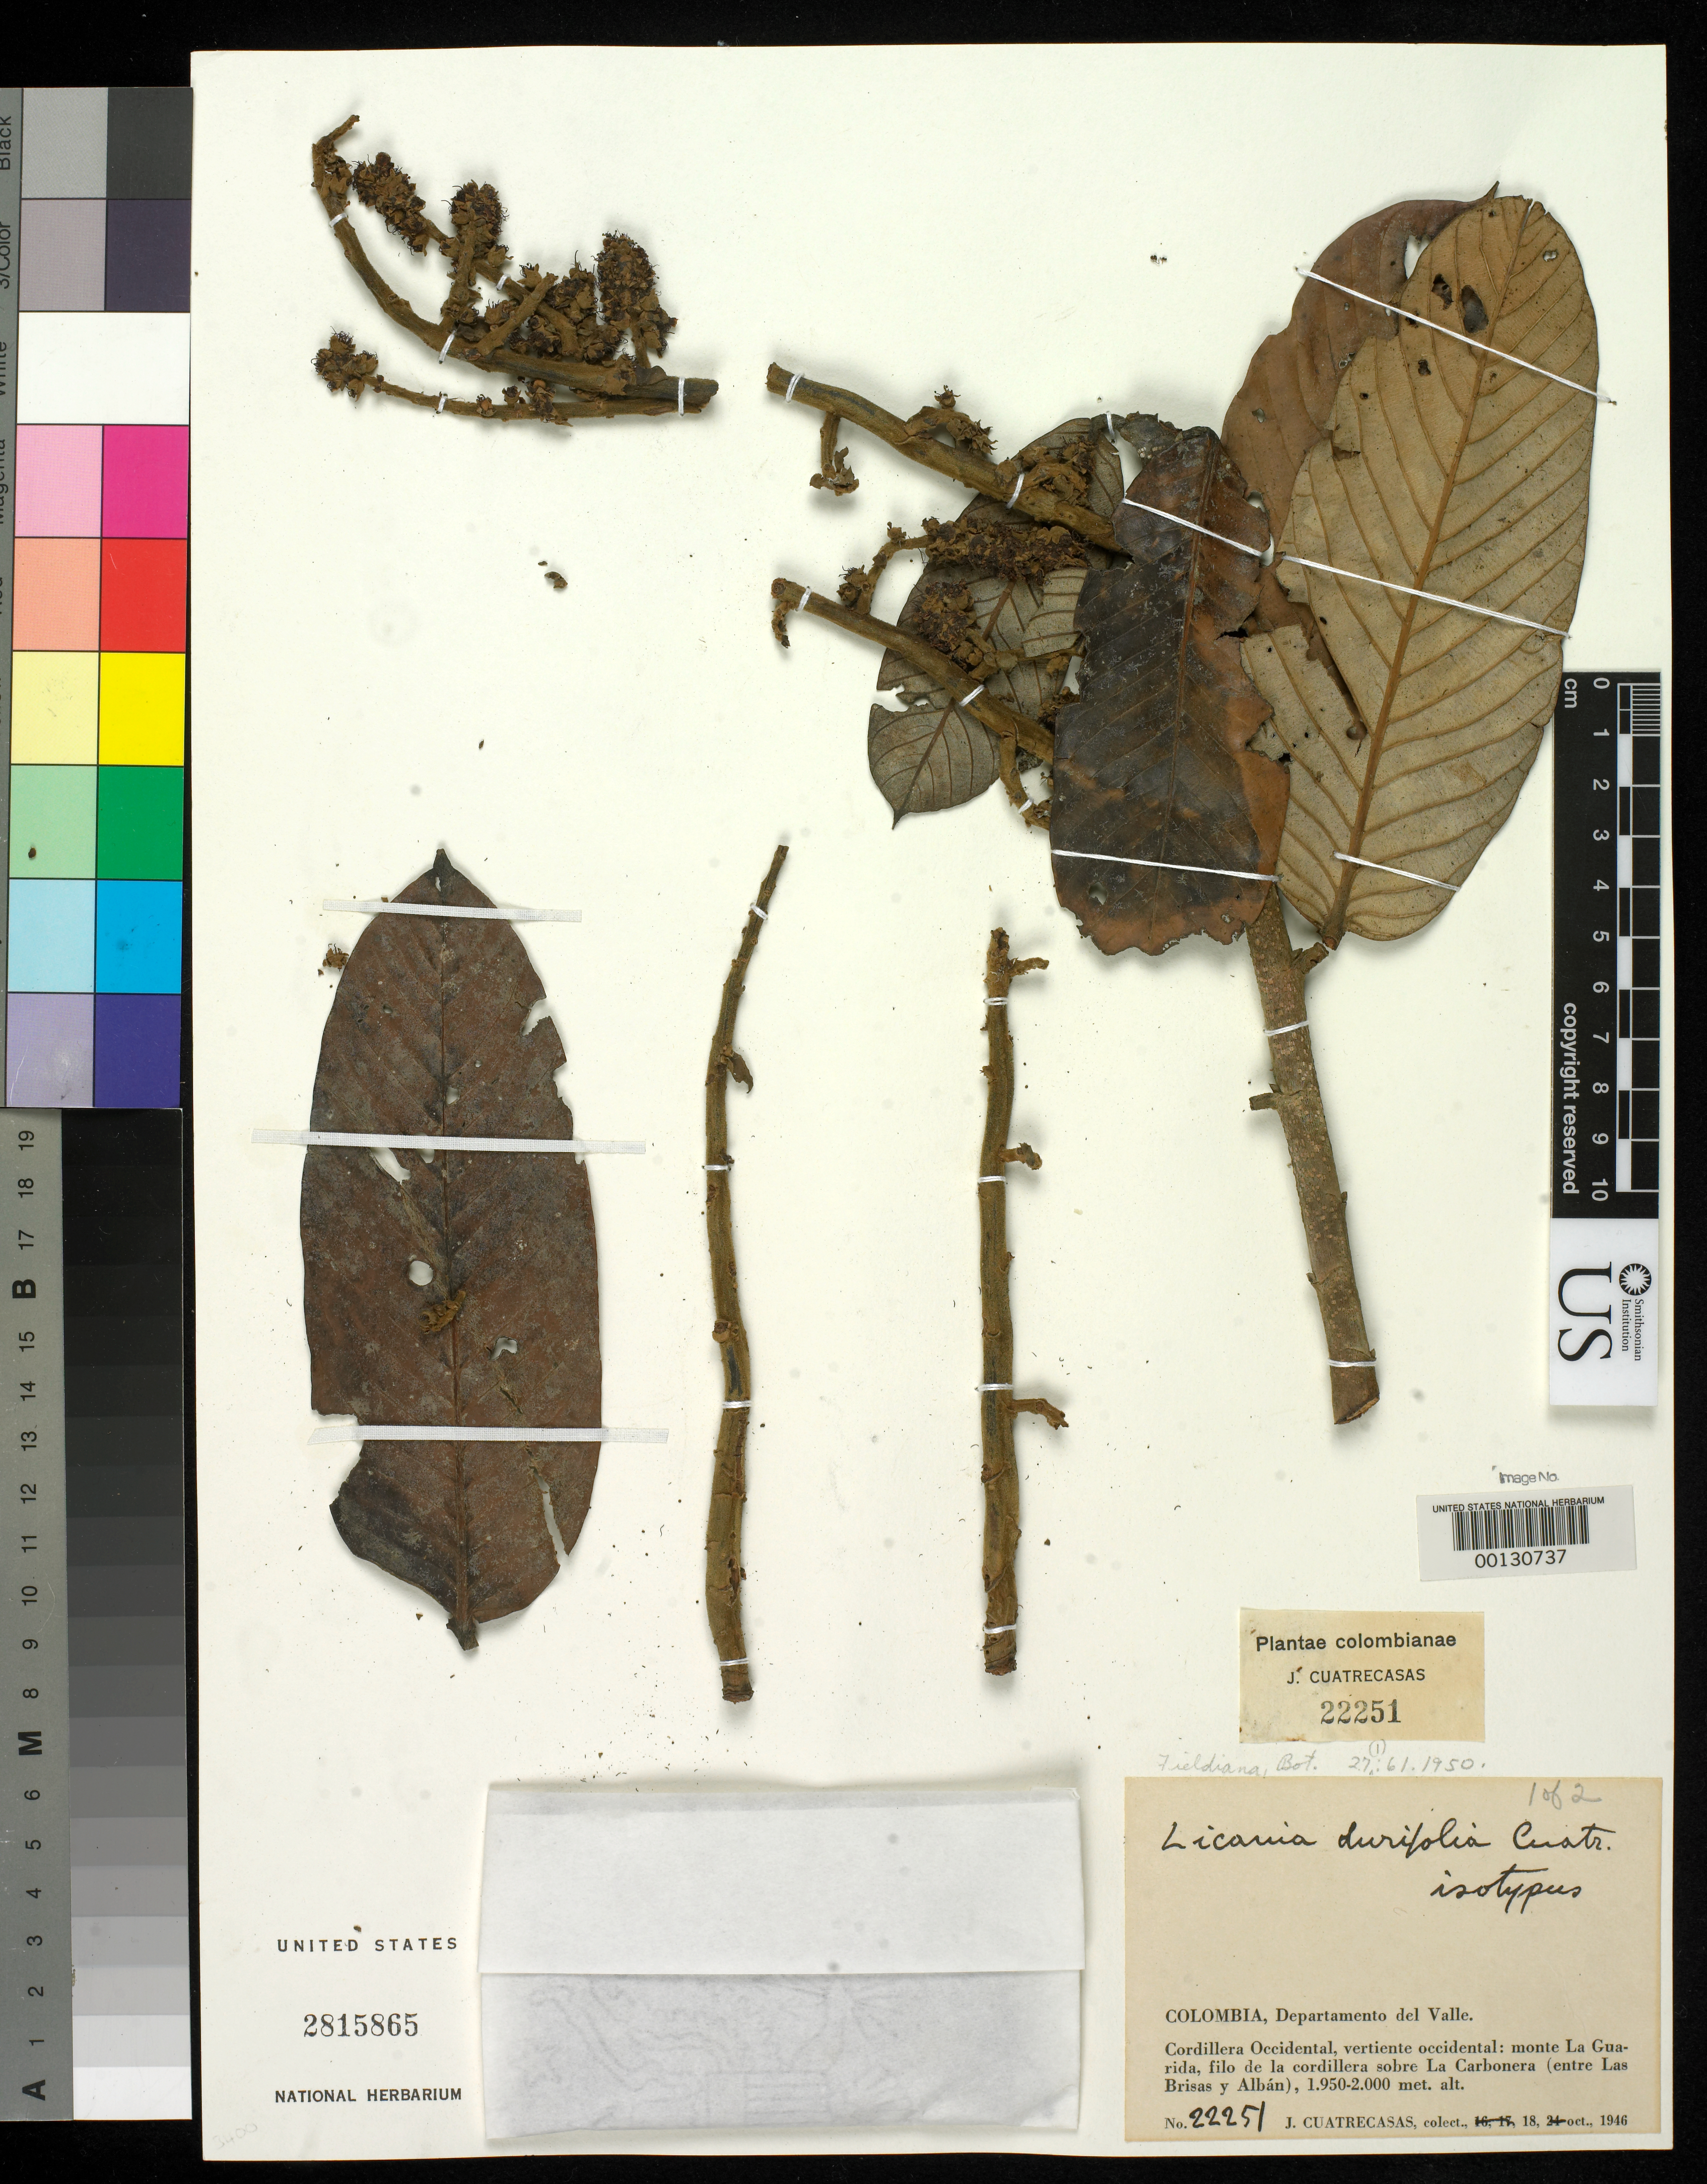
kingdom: Plantae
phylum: Tracheophyta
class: Magnoliopsida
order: Malpighiales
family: Chrysobalanaceae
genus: Licania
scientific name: Licania durifolia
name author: Cuatrec.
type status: Isotype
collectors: J. Cuatrecasas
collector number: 22251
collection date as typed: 18 Oct 1946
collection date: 1946-10-18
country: Colombia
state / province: Valle del Cauca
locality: La Guarida, Sobre La Carbonera.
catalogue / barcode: US 2815865